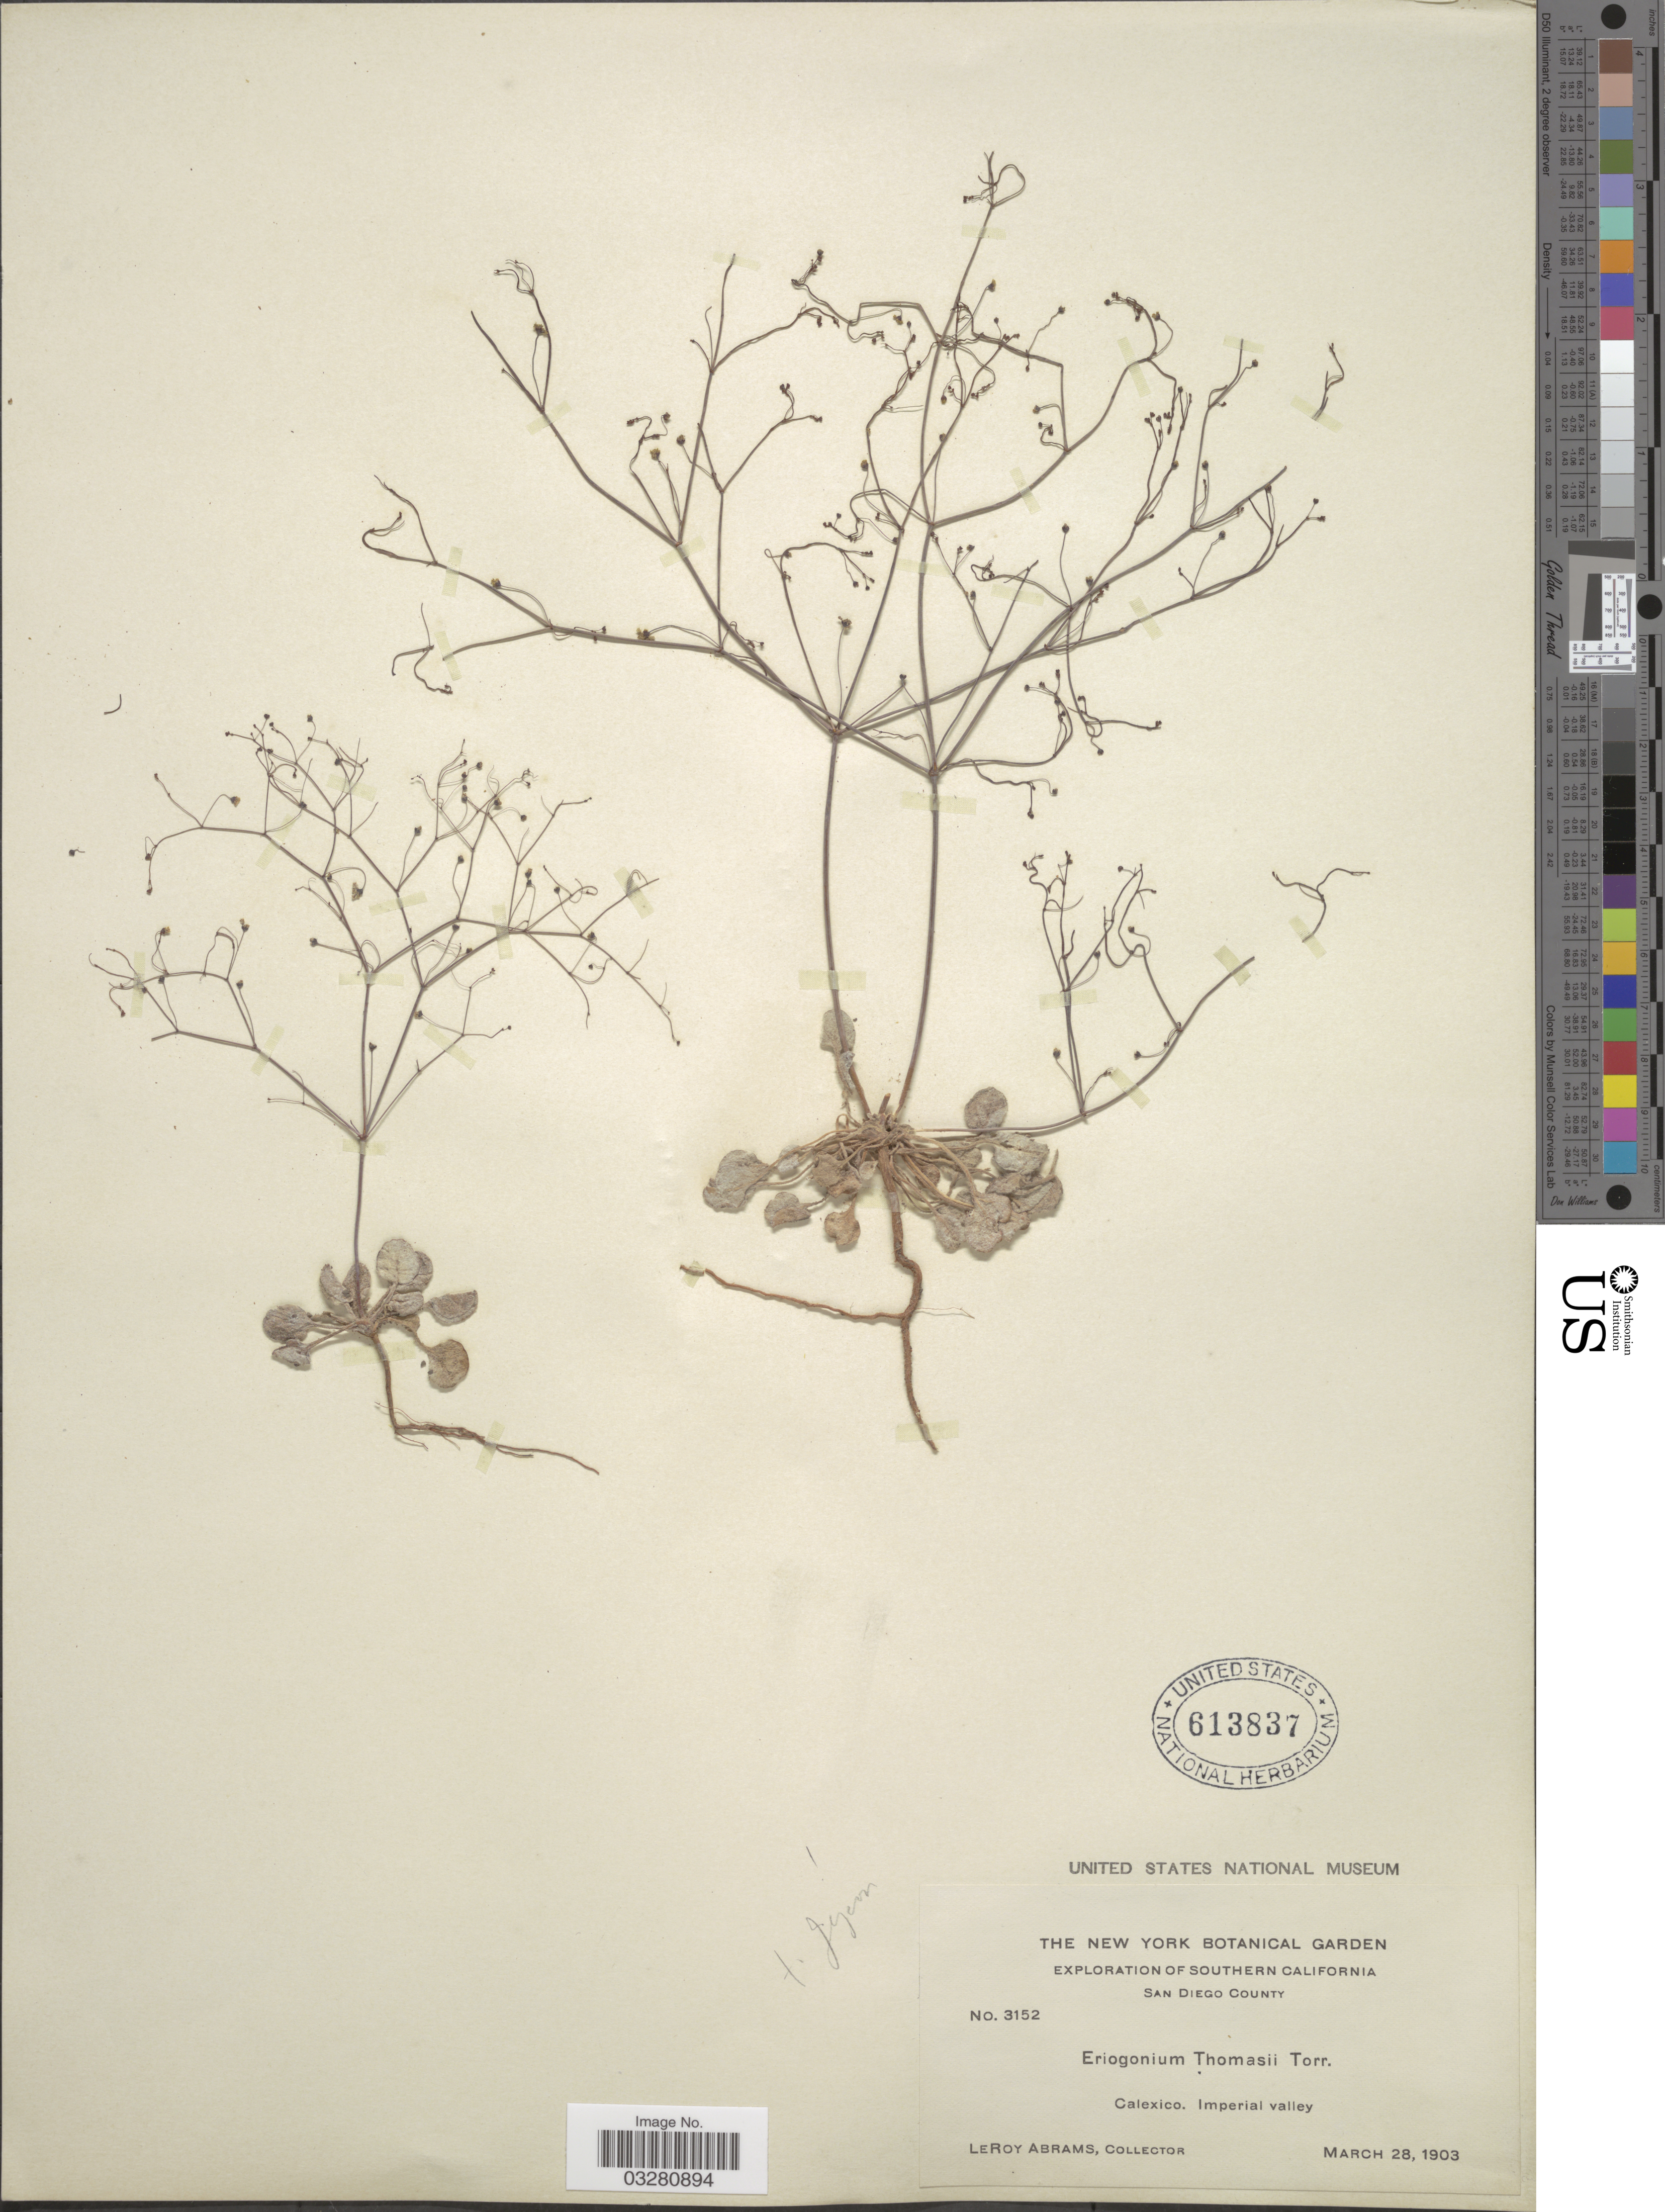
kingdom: Plantae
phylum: Tracheophyta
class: Magnoliopsida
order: Caryophyllales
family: Polygonaceae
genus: Eriogonum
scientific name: Eriogonum thomasii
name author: Torr.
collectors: L. Abrams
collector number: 3152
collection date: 1903-03-28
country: United States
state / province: California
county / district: San Diego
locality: Southern California. San Diego County. Calexico, Imperial valley.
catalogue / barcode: US 613837